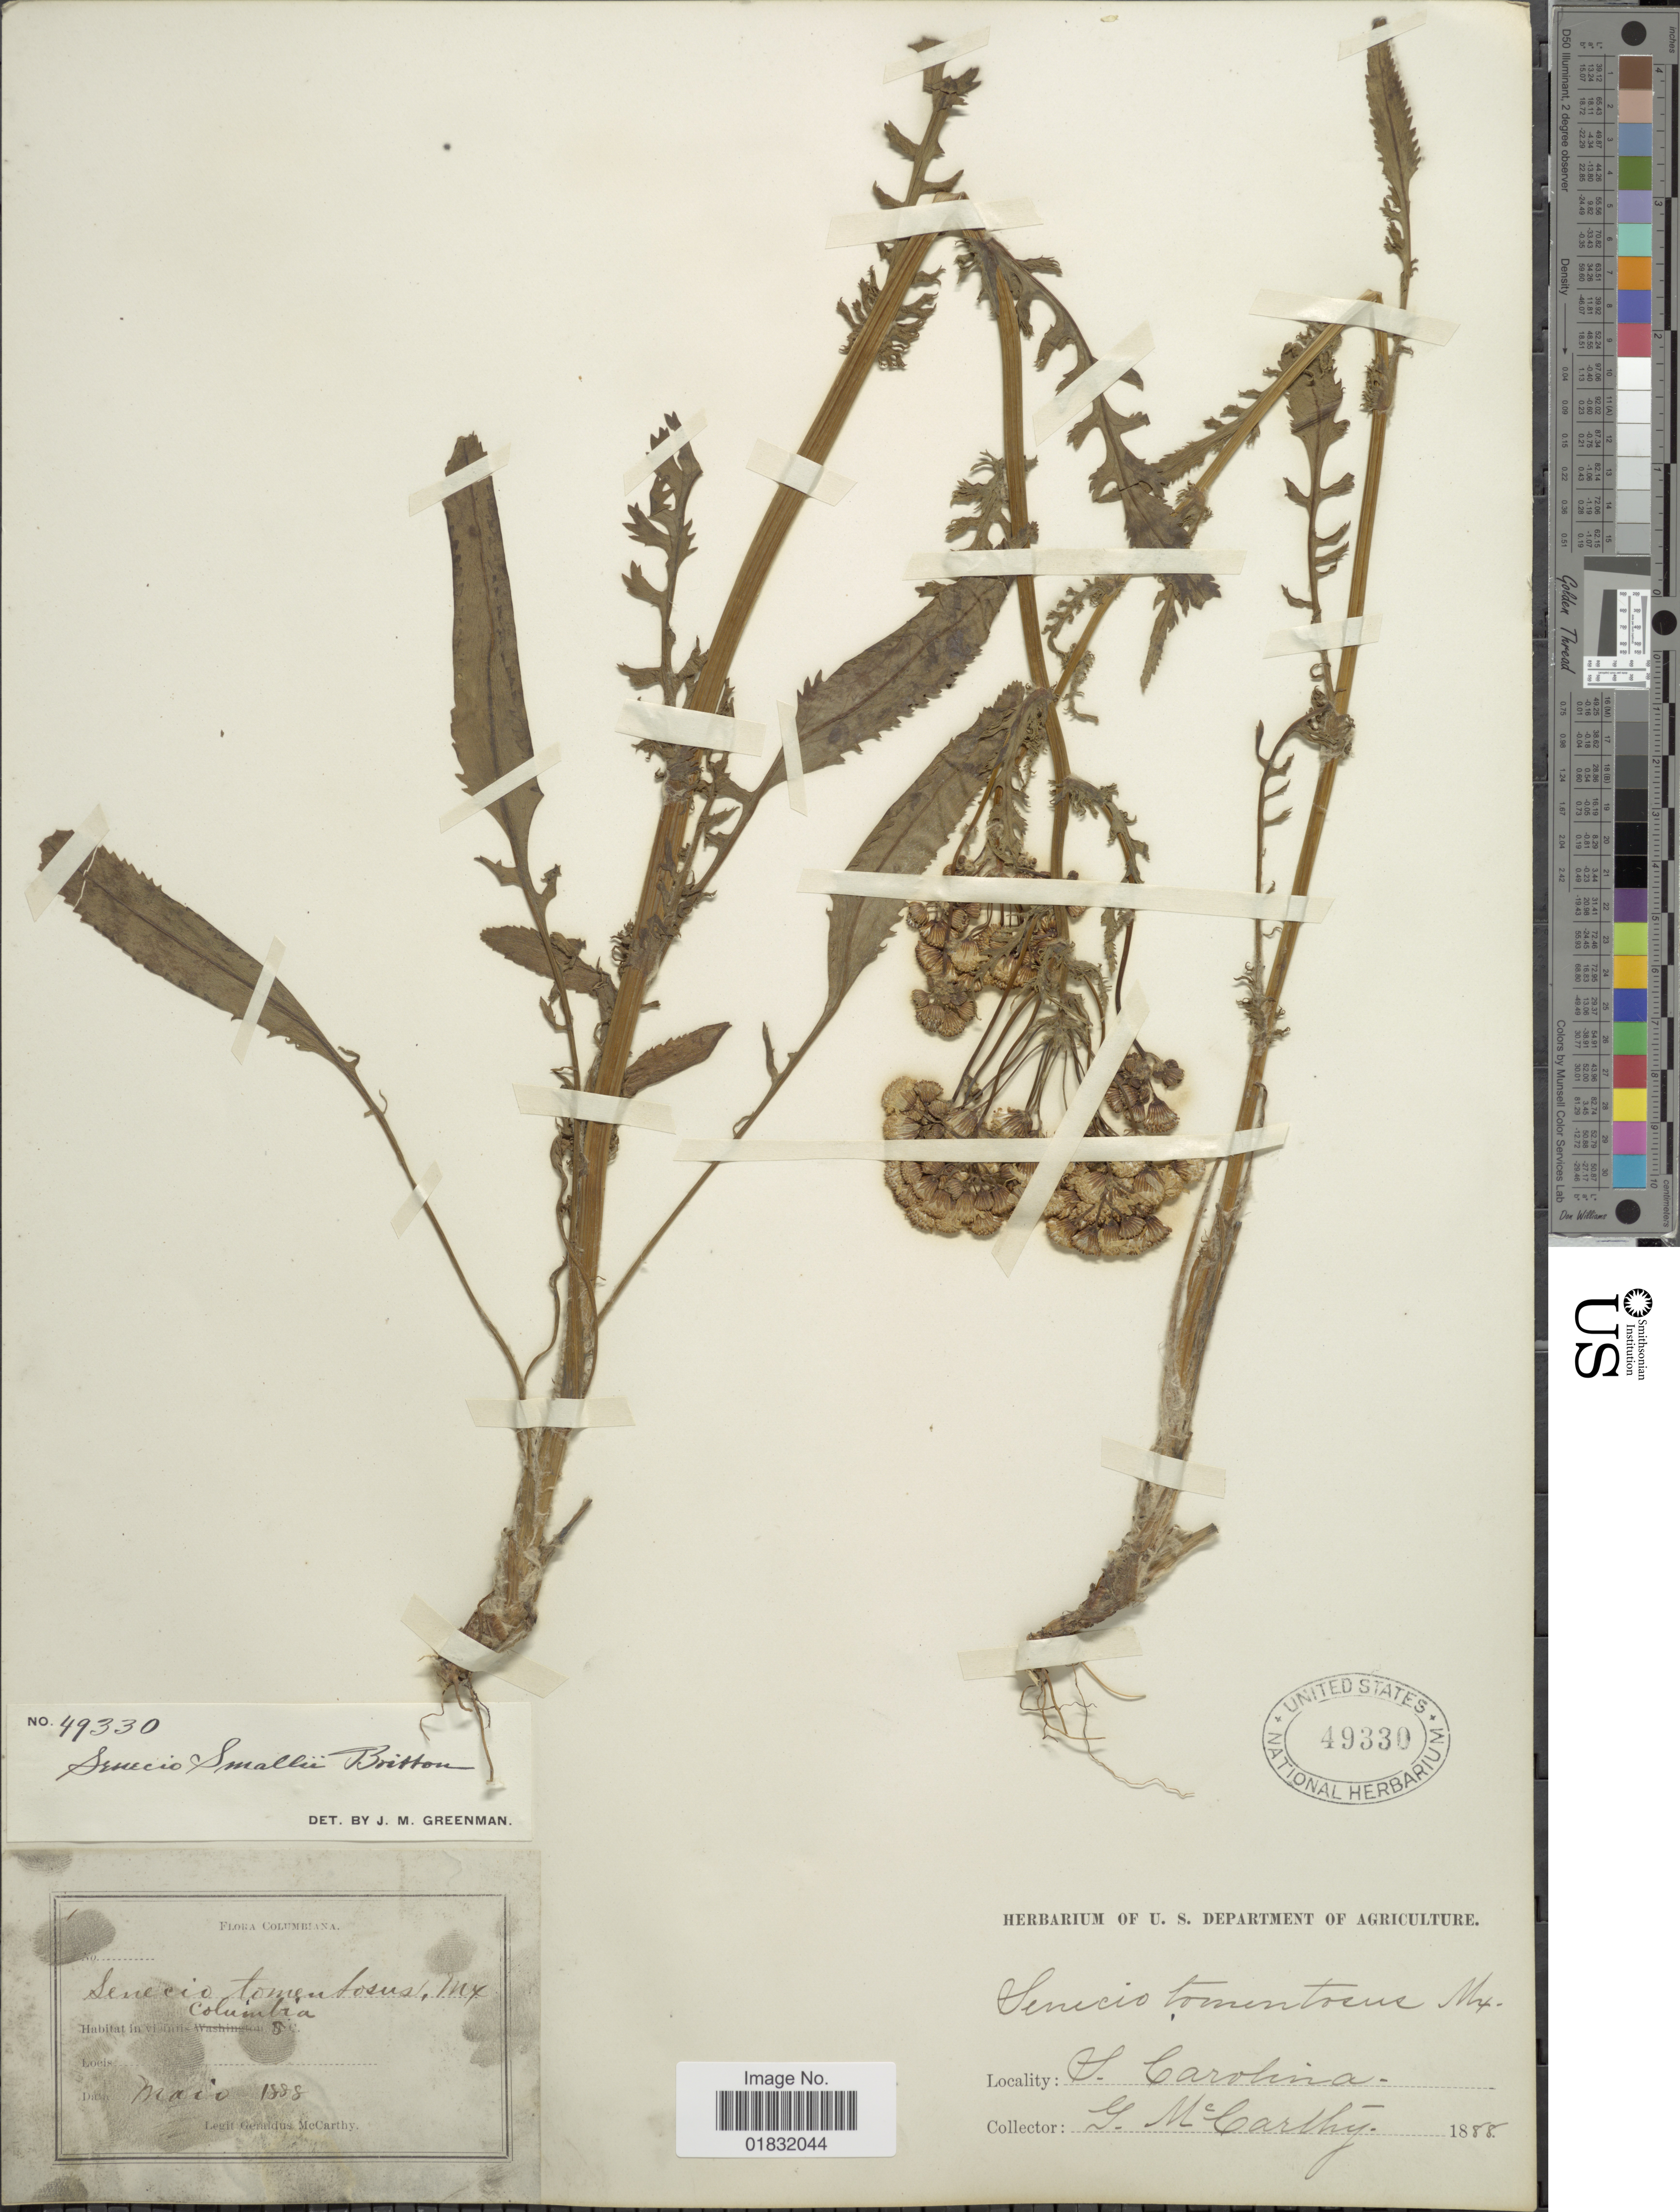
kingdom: Plantae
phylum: Tracheophyta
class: Magnoliopsida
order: Asterales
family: Asteraceae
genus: Packera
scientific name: Packera smallii Britton comb ined.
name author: Britton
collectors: M. McCarthy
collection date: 1888-05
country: United States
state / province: South Carolina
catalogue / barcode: US 49330